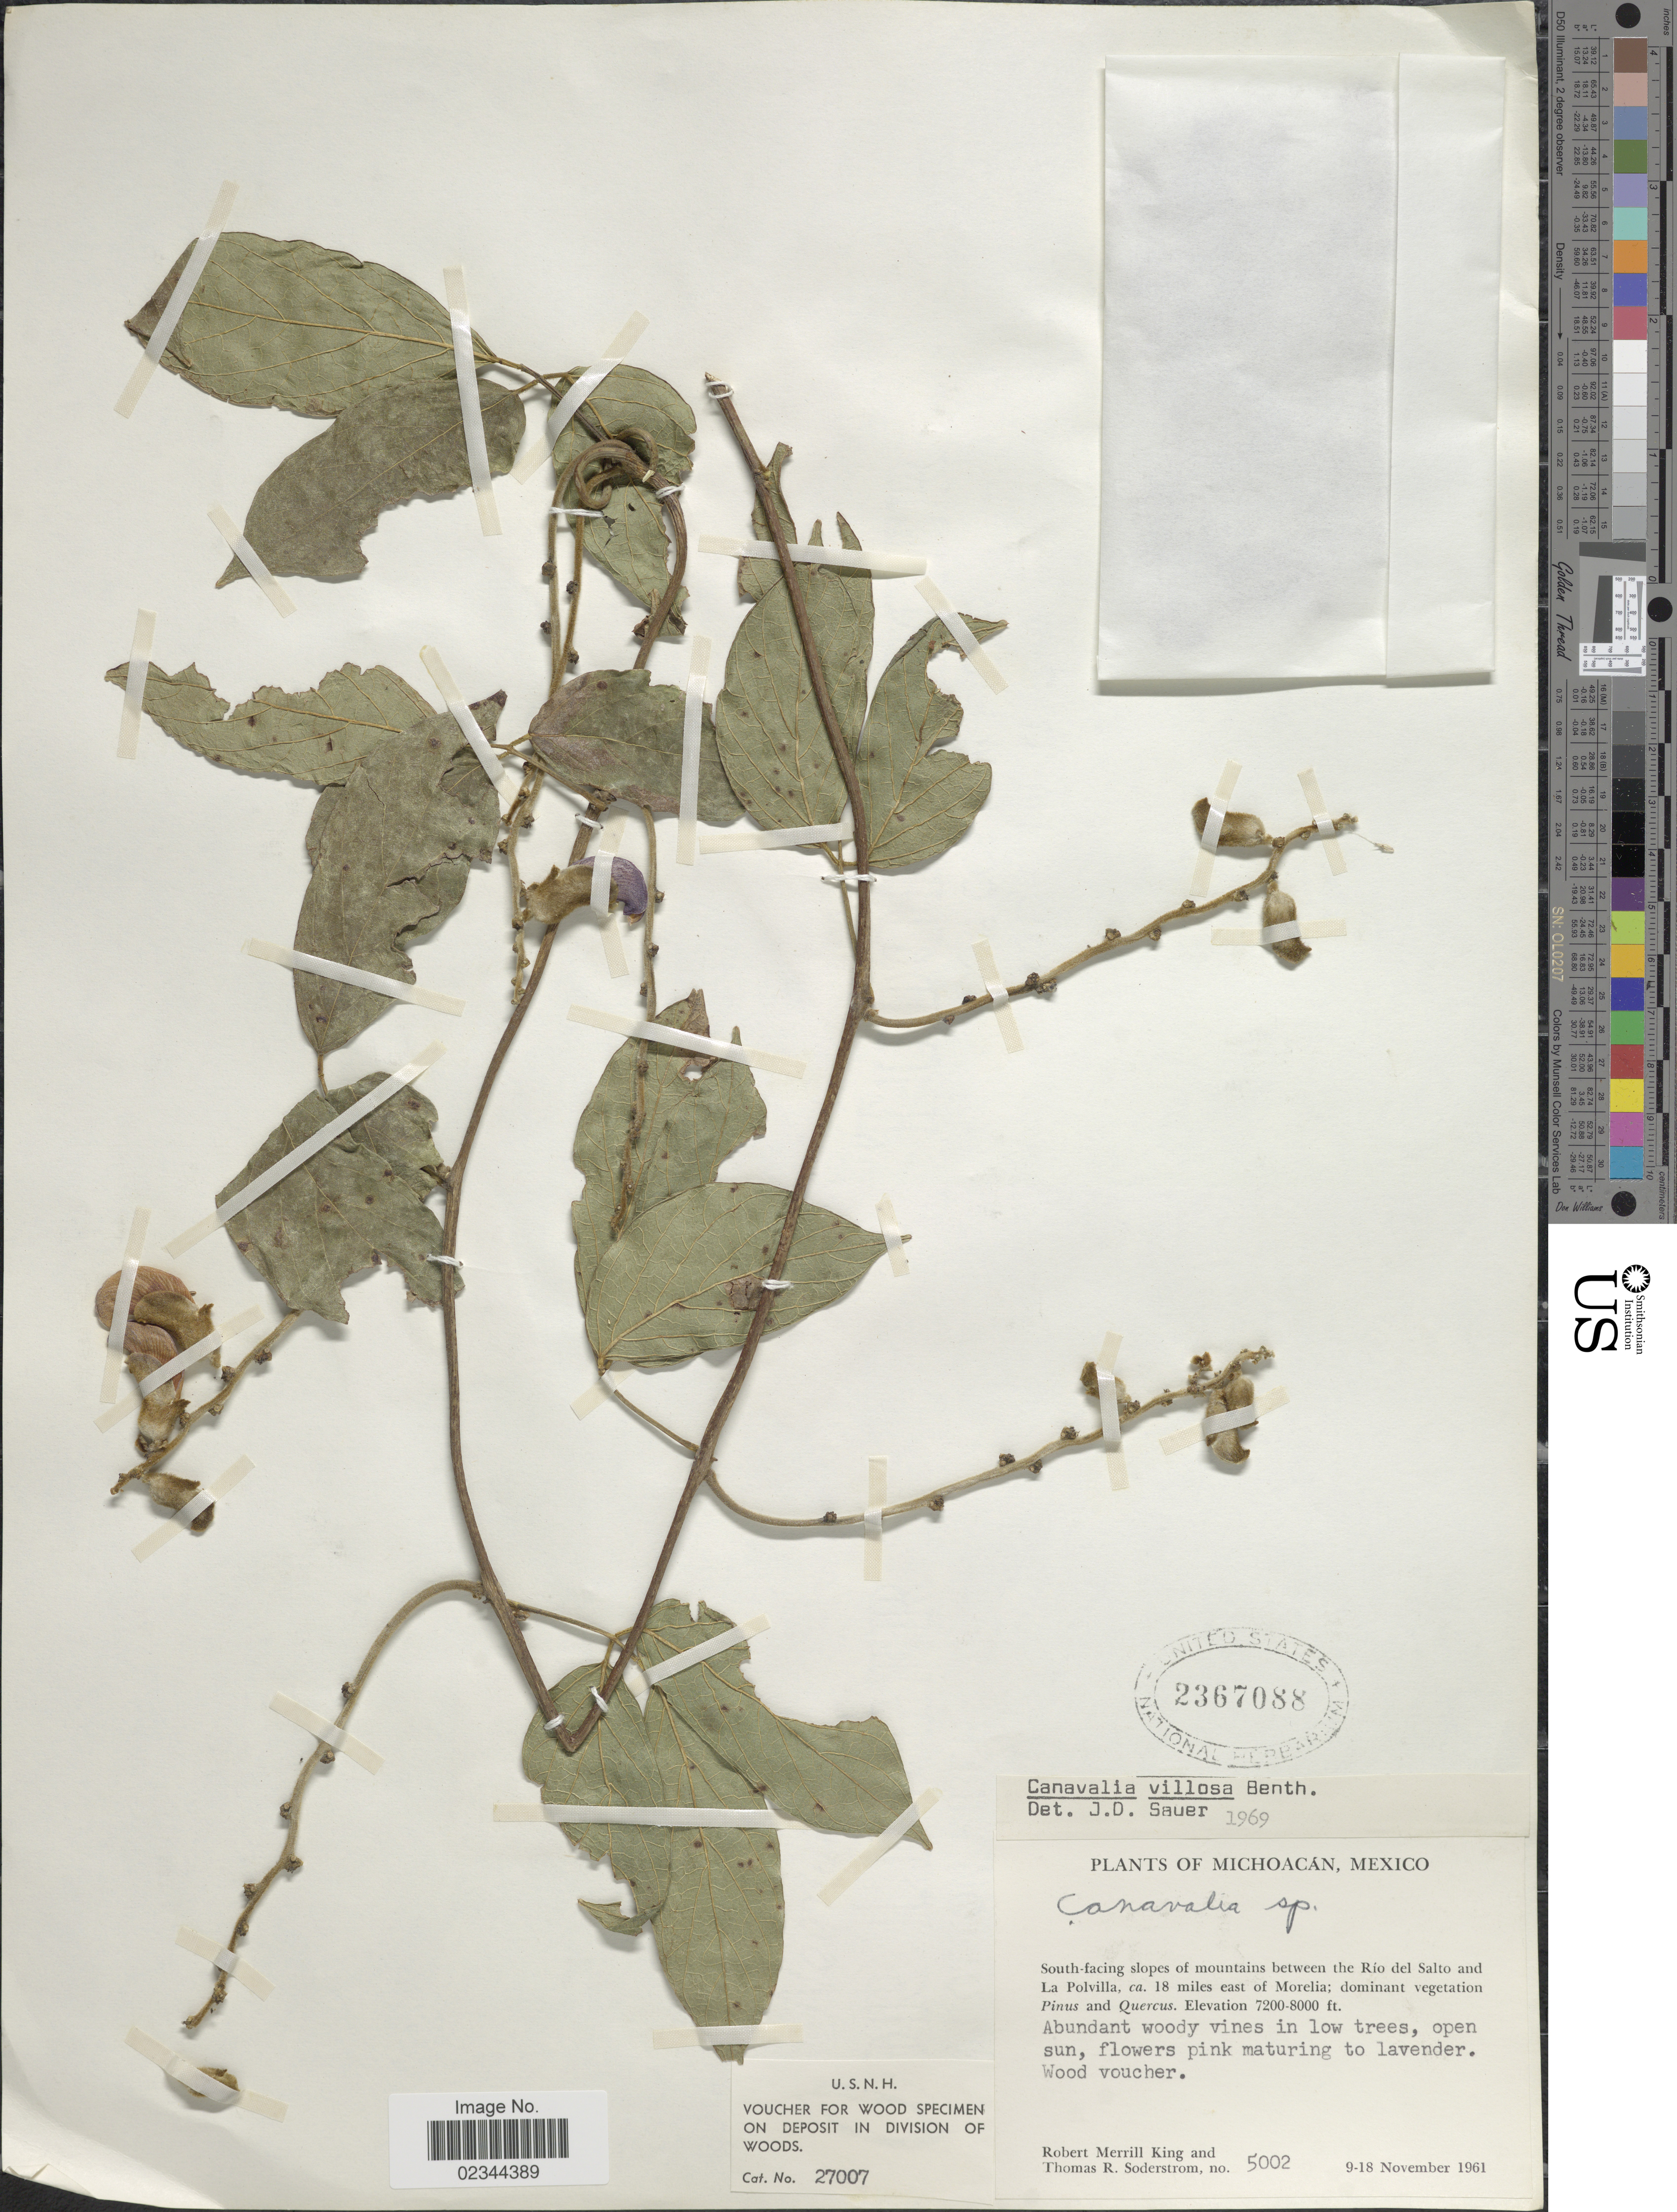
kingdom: Plantae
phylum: Tracheophyta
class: Magnoliopsida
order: Fabales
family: Fabaceae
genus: Canavalia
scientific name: Canavalia villosa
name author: Benth.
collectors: R. M. King & T. R. Soderstrom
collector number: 5002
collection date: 1961-11-09/1961-11-18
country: Mexico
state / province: Michoacán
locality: South-facing slopes of mountains between the Rio del salto and La Polvilla, ca. 18 miles east of Morelia.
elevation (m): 2195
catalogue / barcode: US 2367088